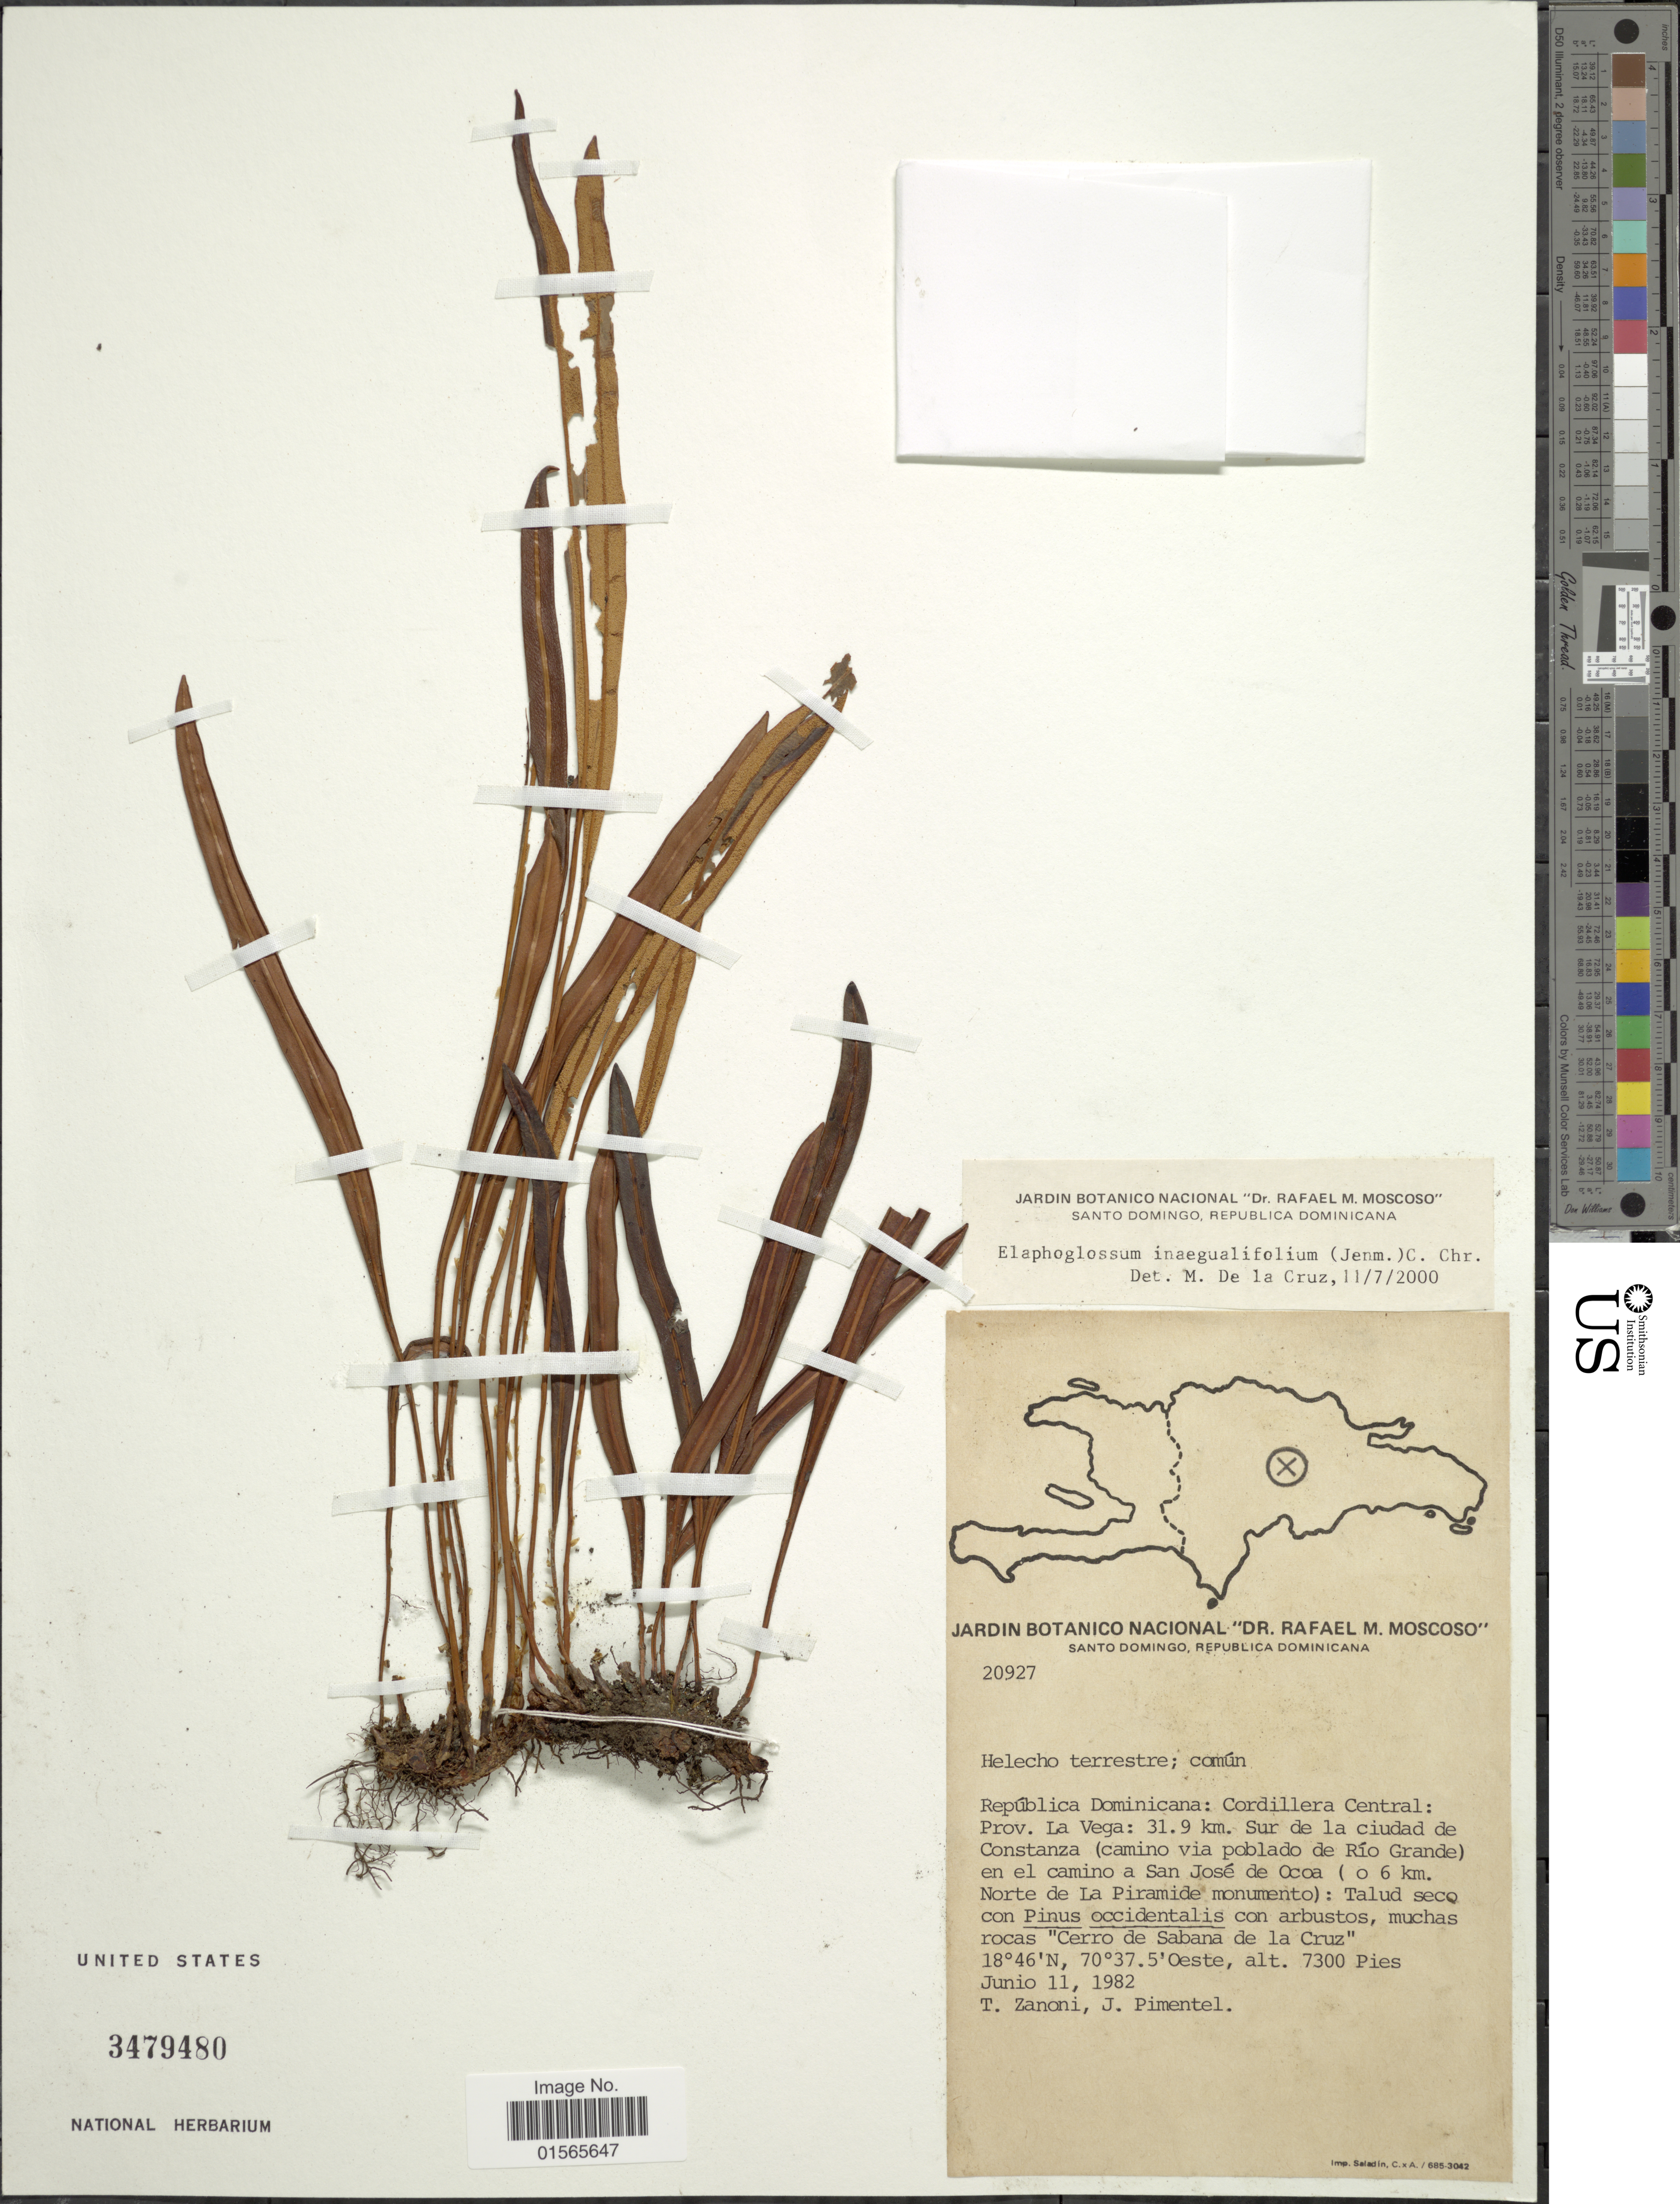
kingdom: Plantae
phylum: Tracheophyta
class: Polypodiopsida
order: Polypodiales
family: Dryopteridaceae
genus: Elaphoglossum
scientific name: Elaphoglossum leptophyllum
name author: (Fée) T. Moore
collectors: T. A. Zanoni & J. Pimentel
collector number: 20927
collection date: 1982-06-11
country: Dominican Republic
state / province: La Vega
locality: Cordillera Central: 31.9 km. Sur de la ciudad de Constanza (camino via poblado de Río Grande) en el camino a San José de Ocoa (o 6 km. Norte de La Piramide monumento): muchas rocas 'Cerro de Sabana de la Cruz'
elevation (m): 2225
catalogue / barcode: US 3479480